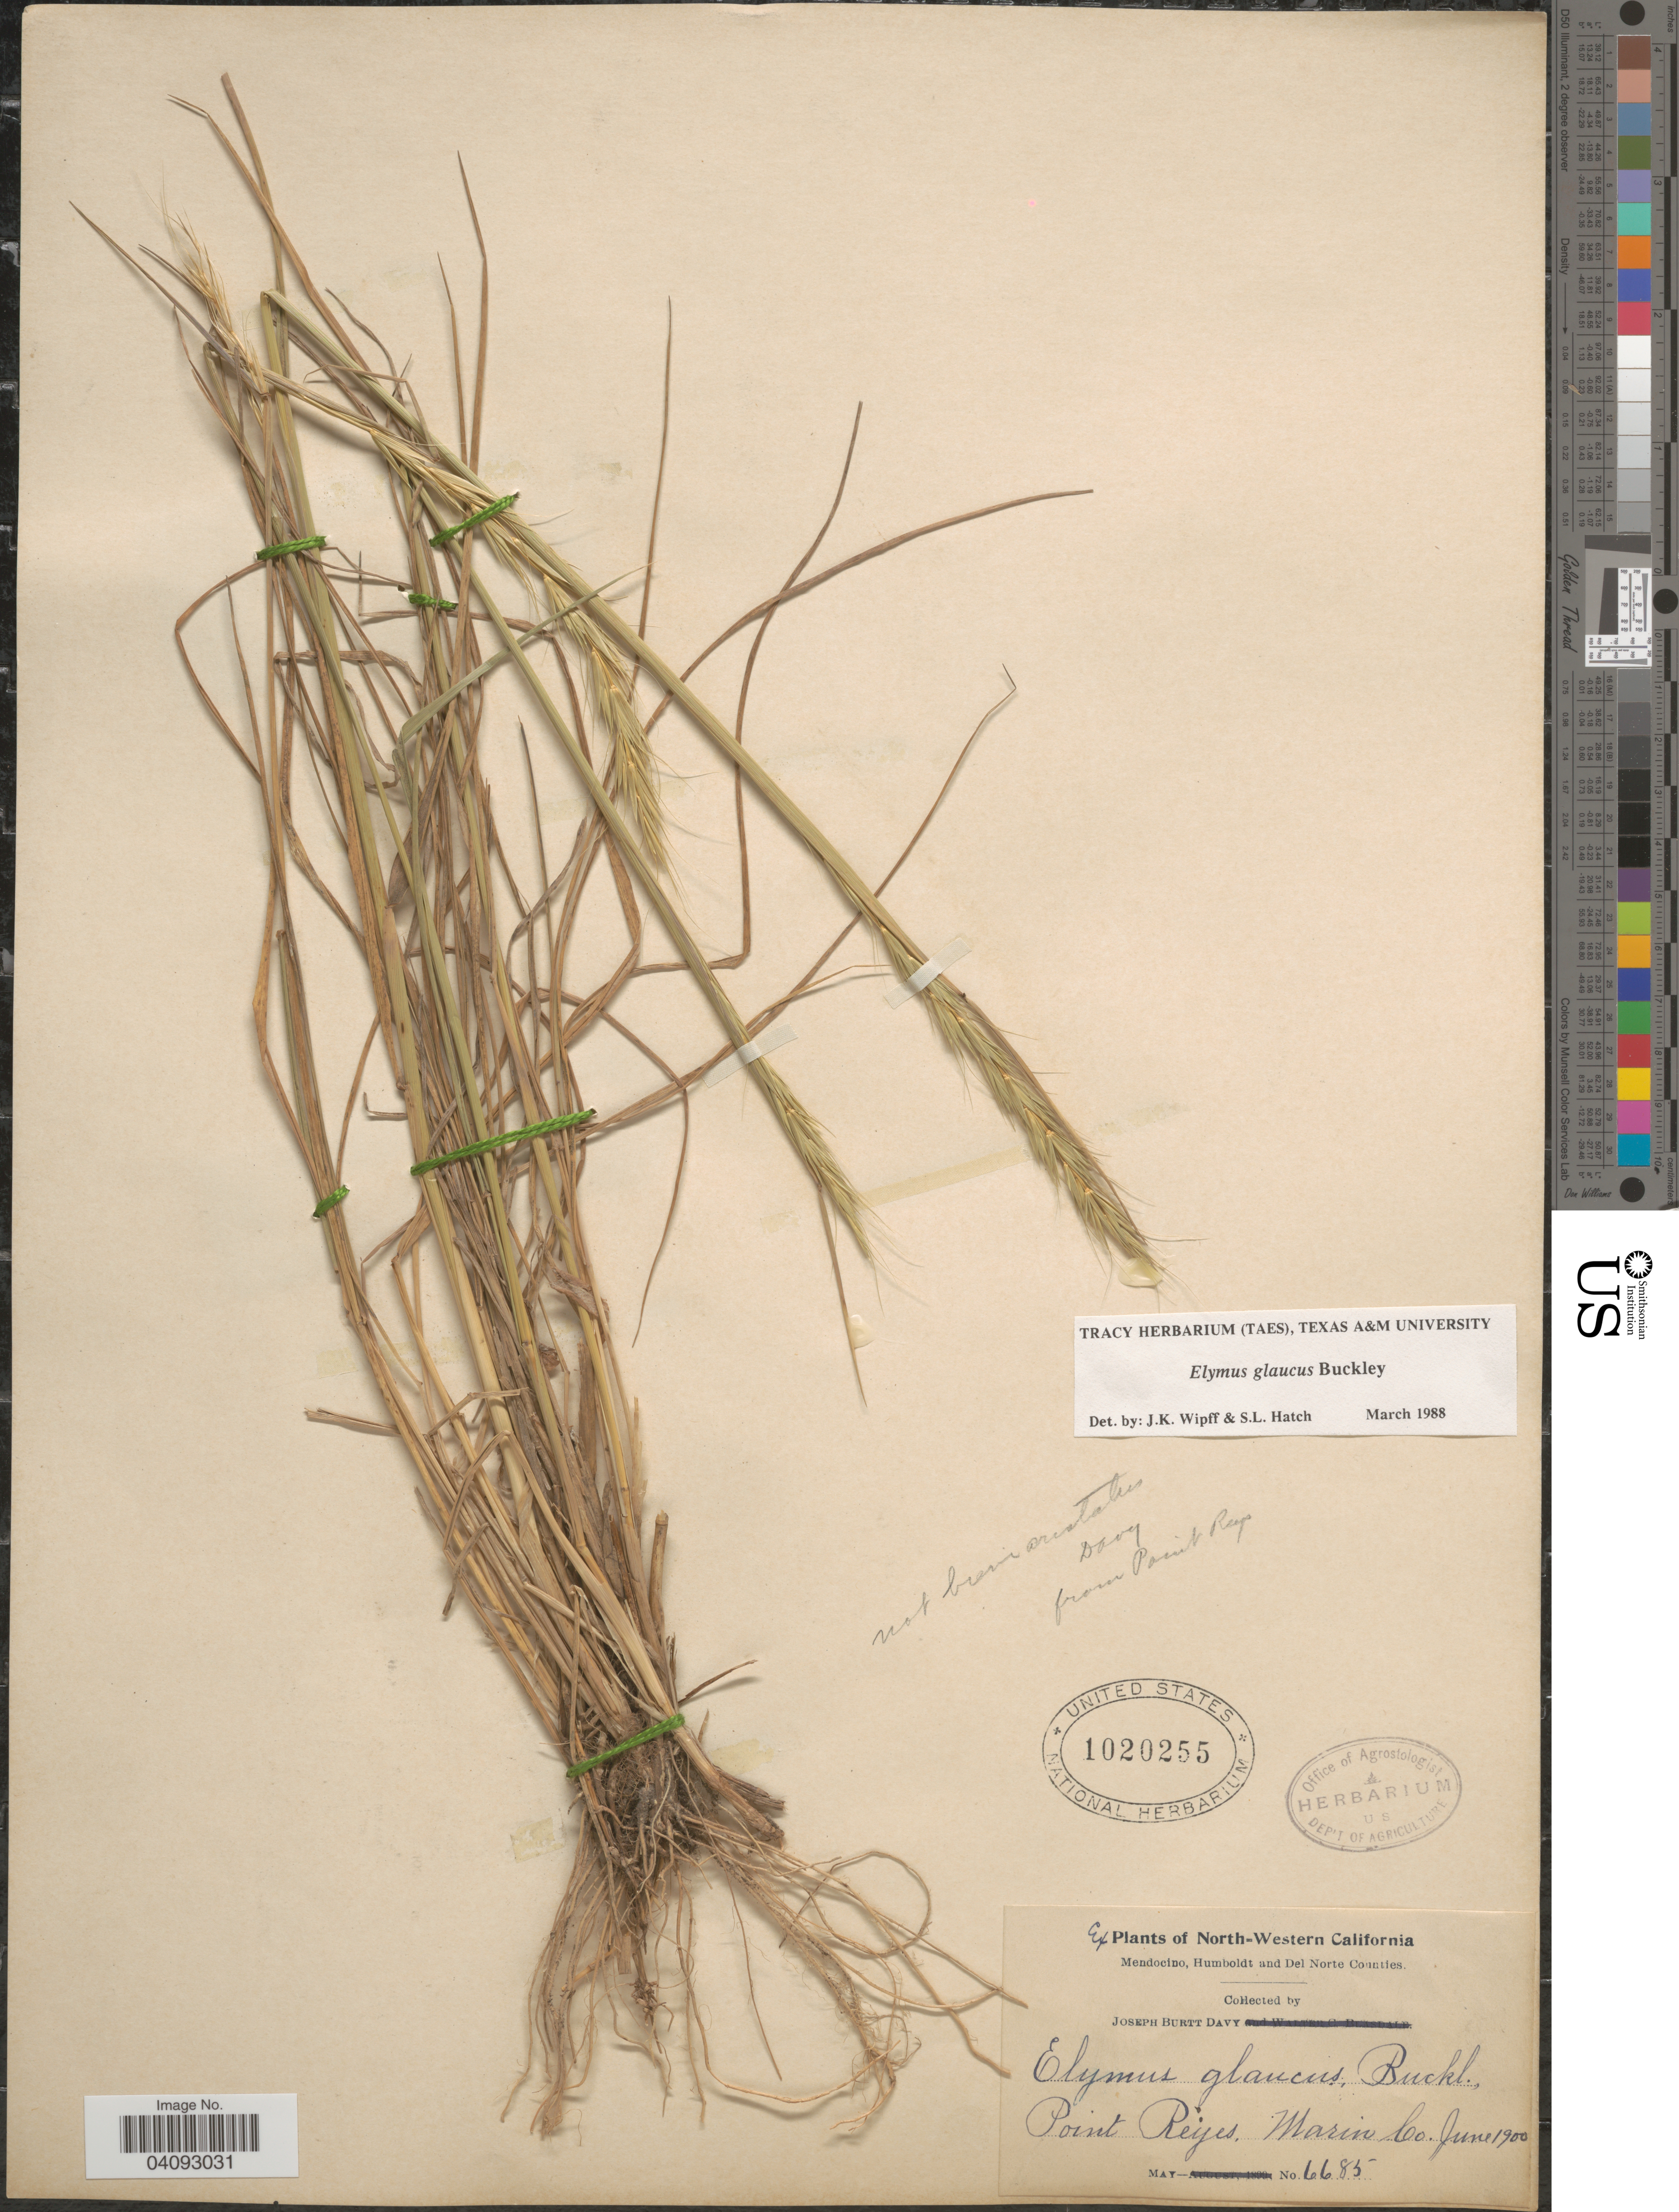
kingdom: Plantae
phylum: Tracheophyta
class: Liliopsida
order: Poales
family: Poaceae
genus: Elymus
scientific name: Elymus glaucus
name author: Buckley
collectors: J. Burtt Davy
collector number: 6685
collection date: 1900-06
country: United States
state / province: California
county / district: Marin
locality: North-Western California. Point Reyes, Marin Co.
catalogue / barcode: US 1020255